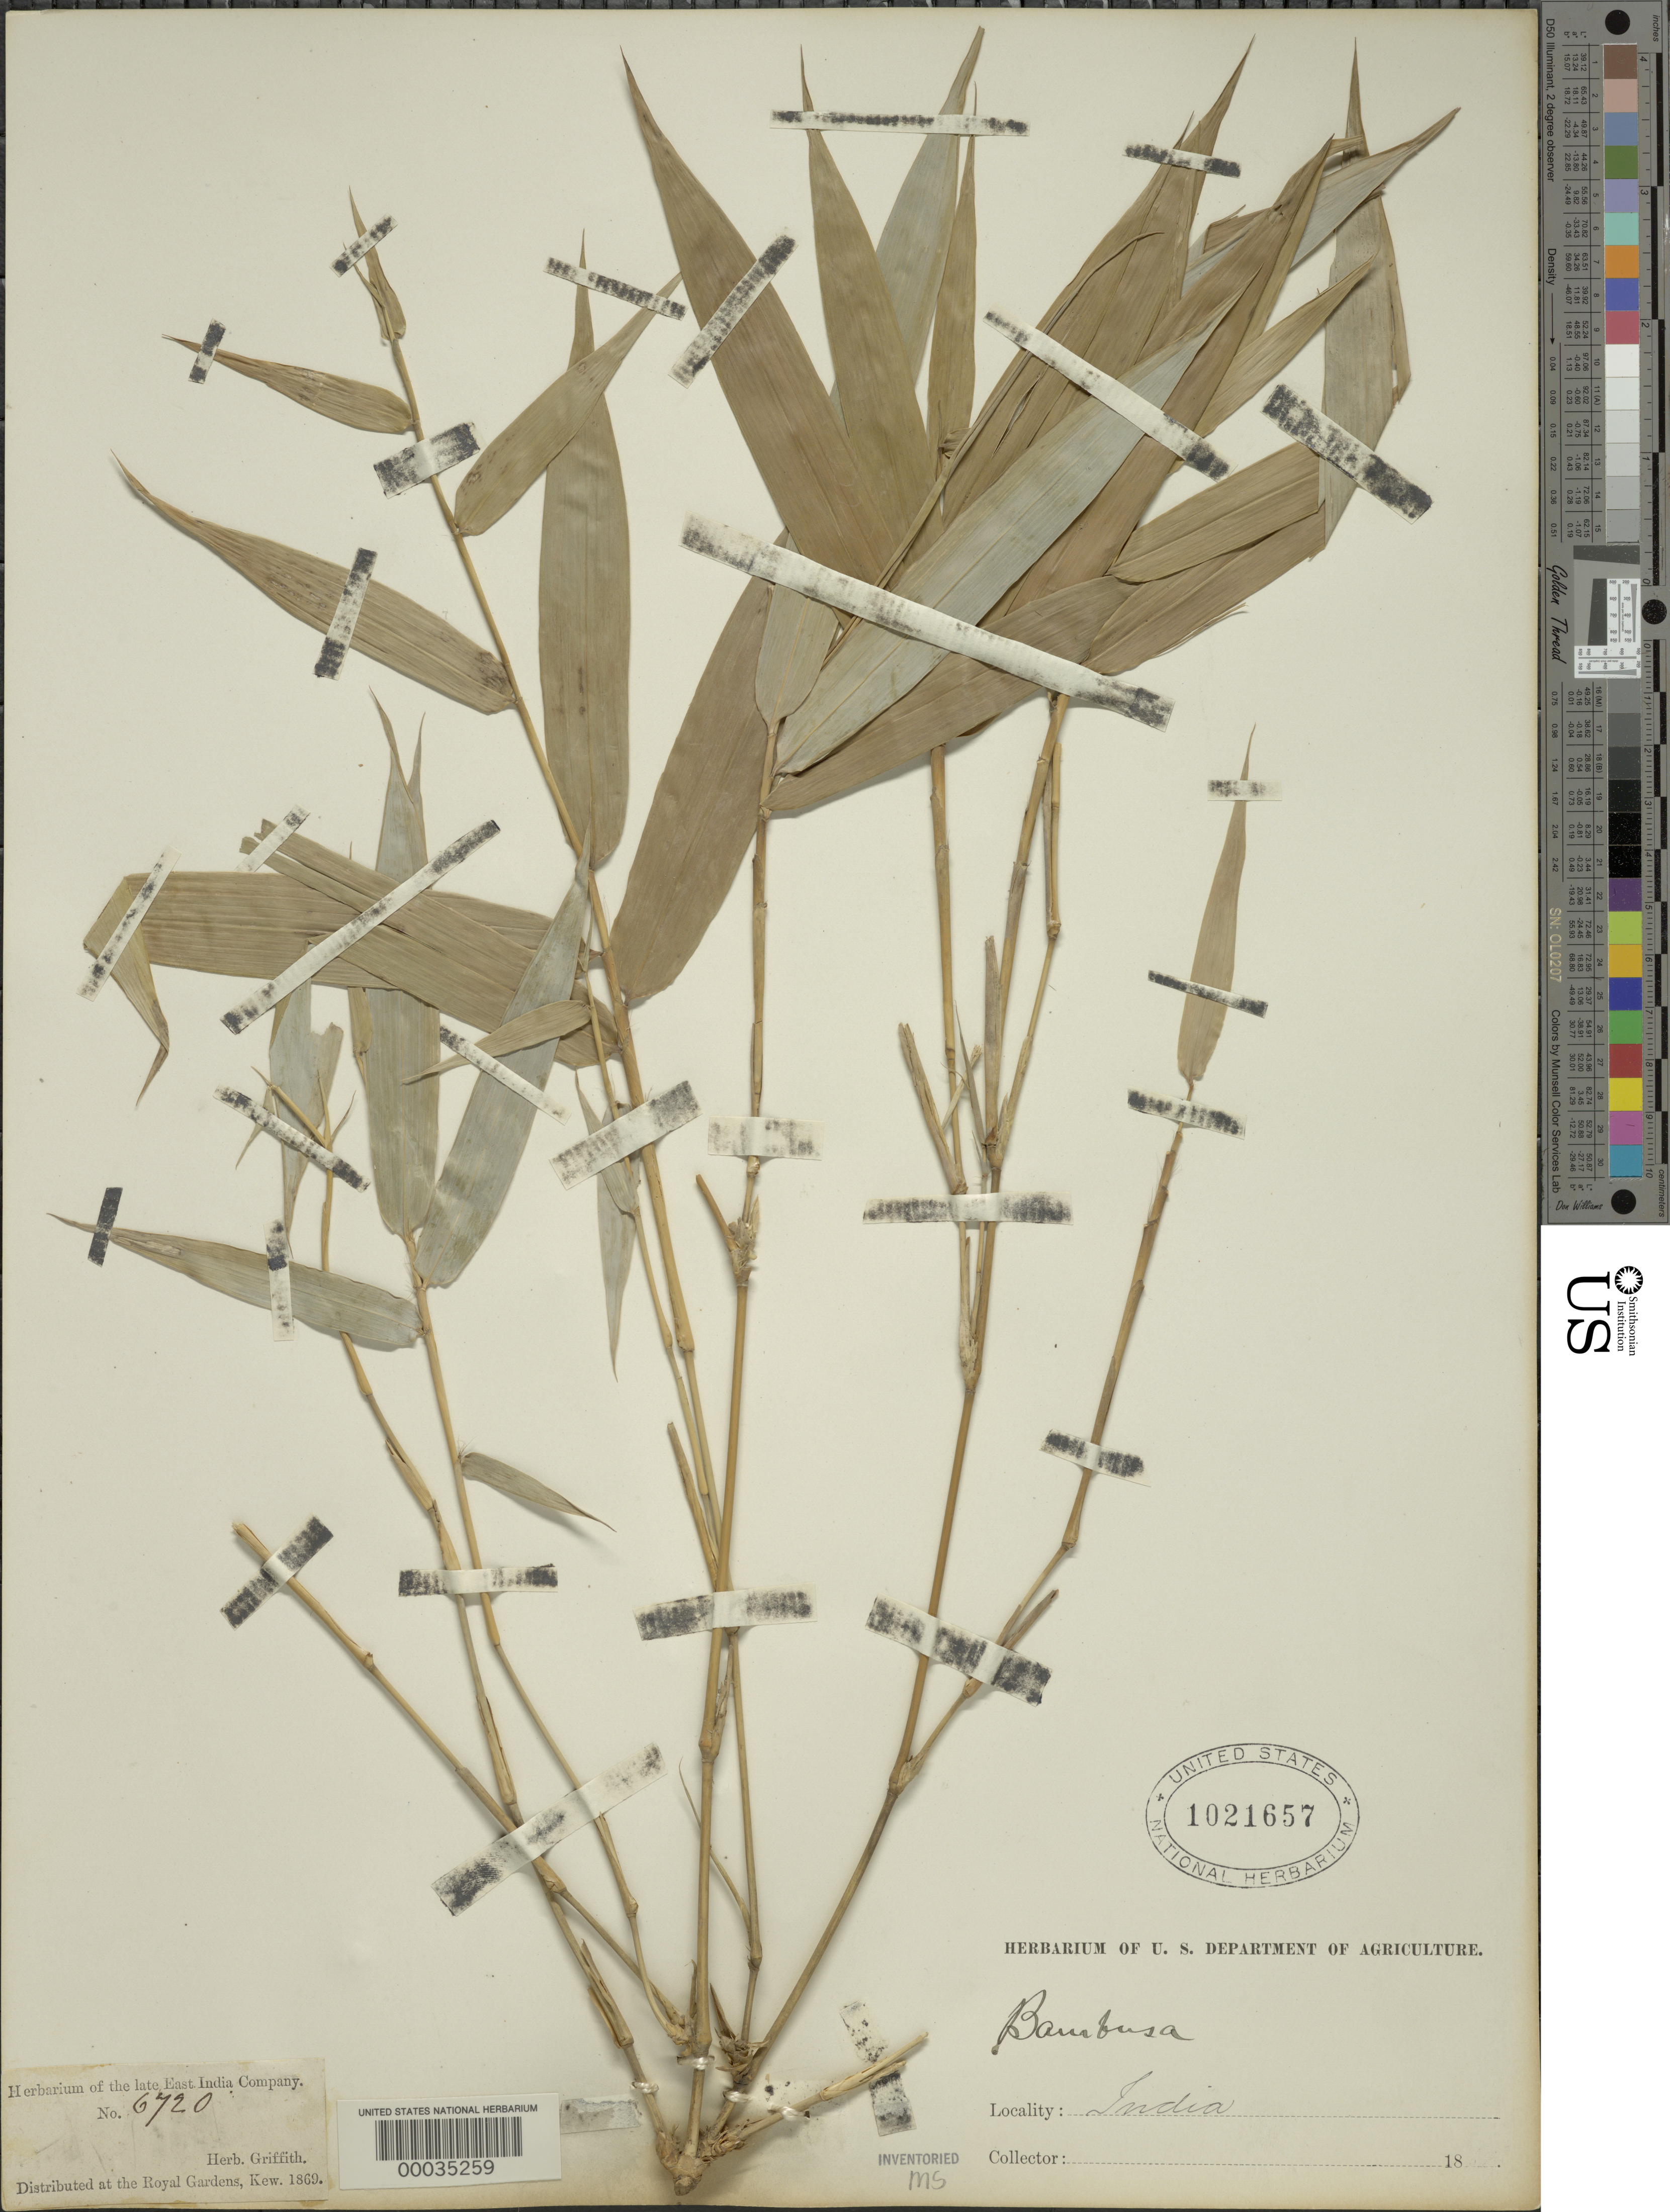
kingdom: Plantae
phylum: Tracheophyta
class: Liliopsida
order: Poales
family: Poaceae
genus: Bambusa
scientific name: Bambusa sp.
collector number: Herb 6720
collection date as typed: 18--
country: India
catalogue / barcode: US 1021657